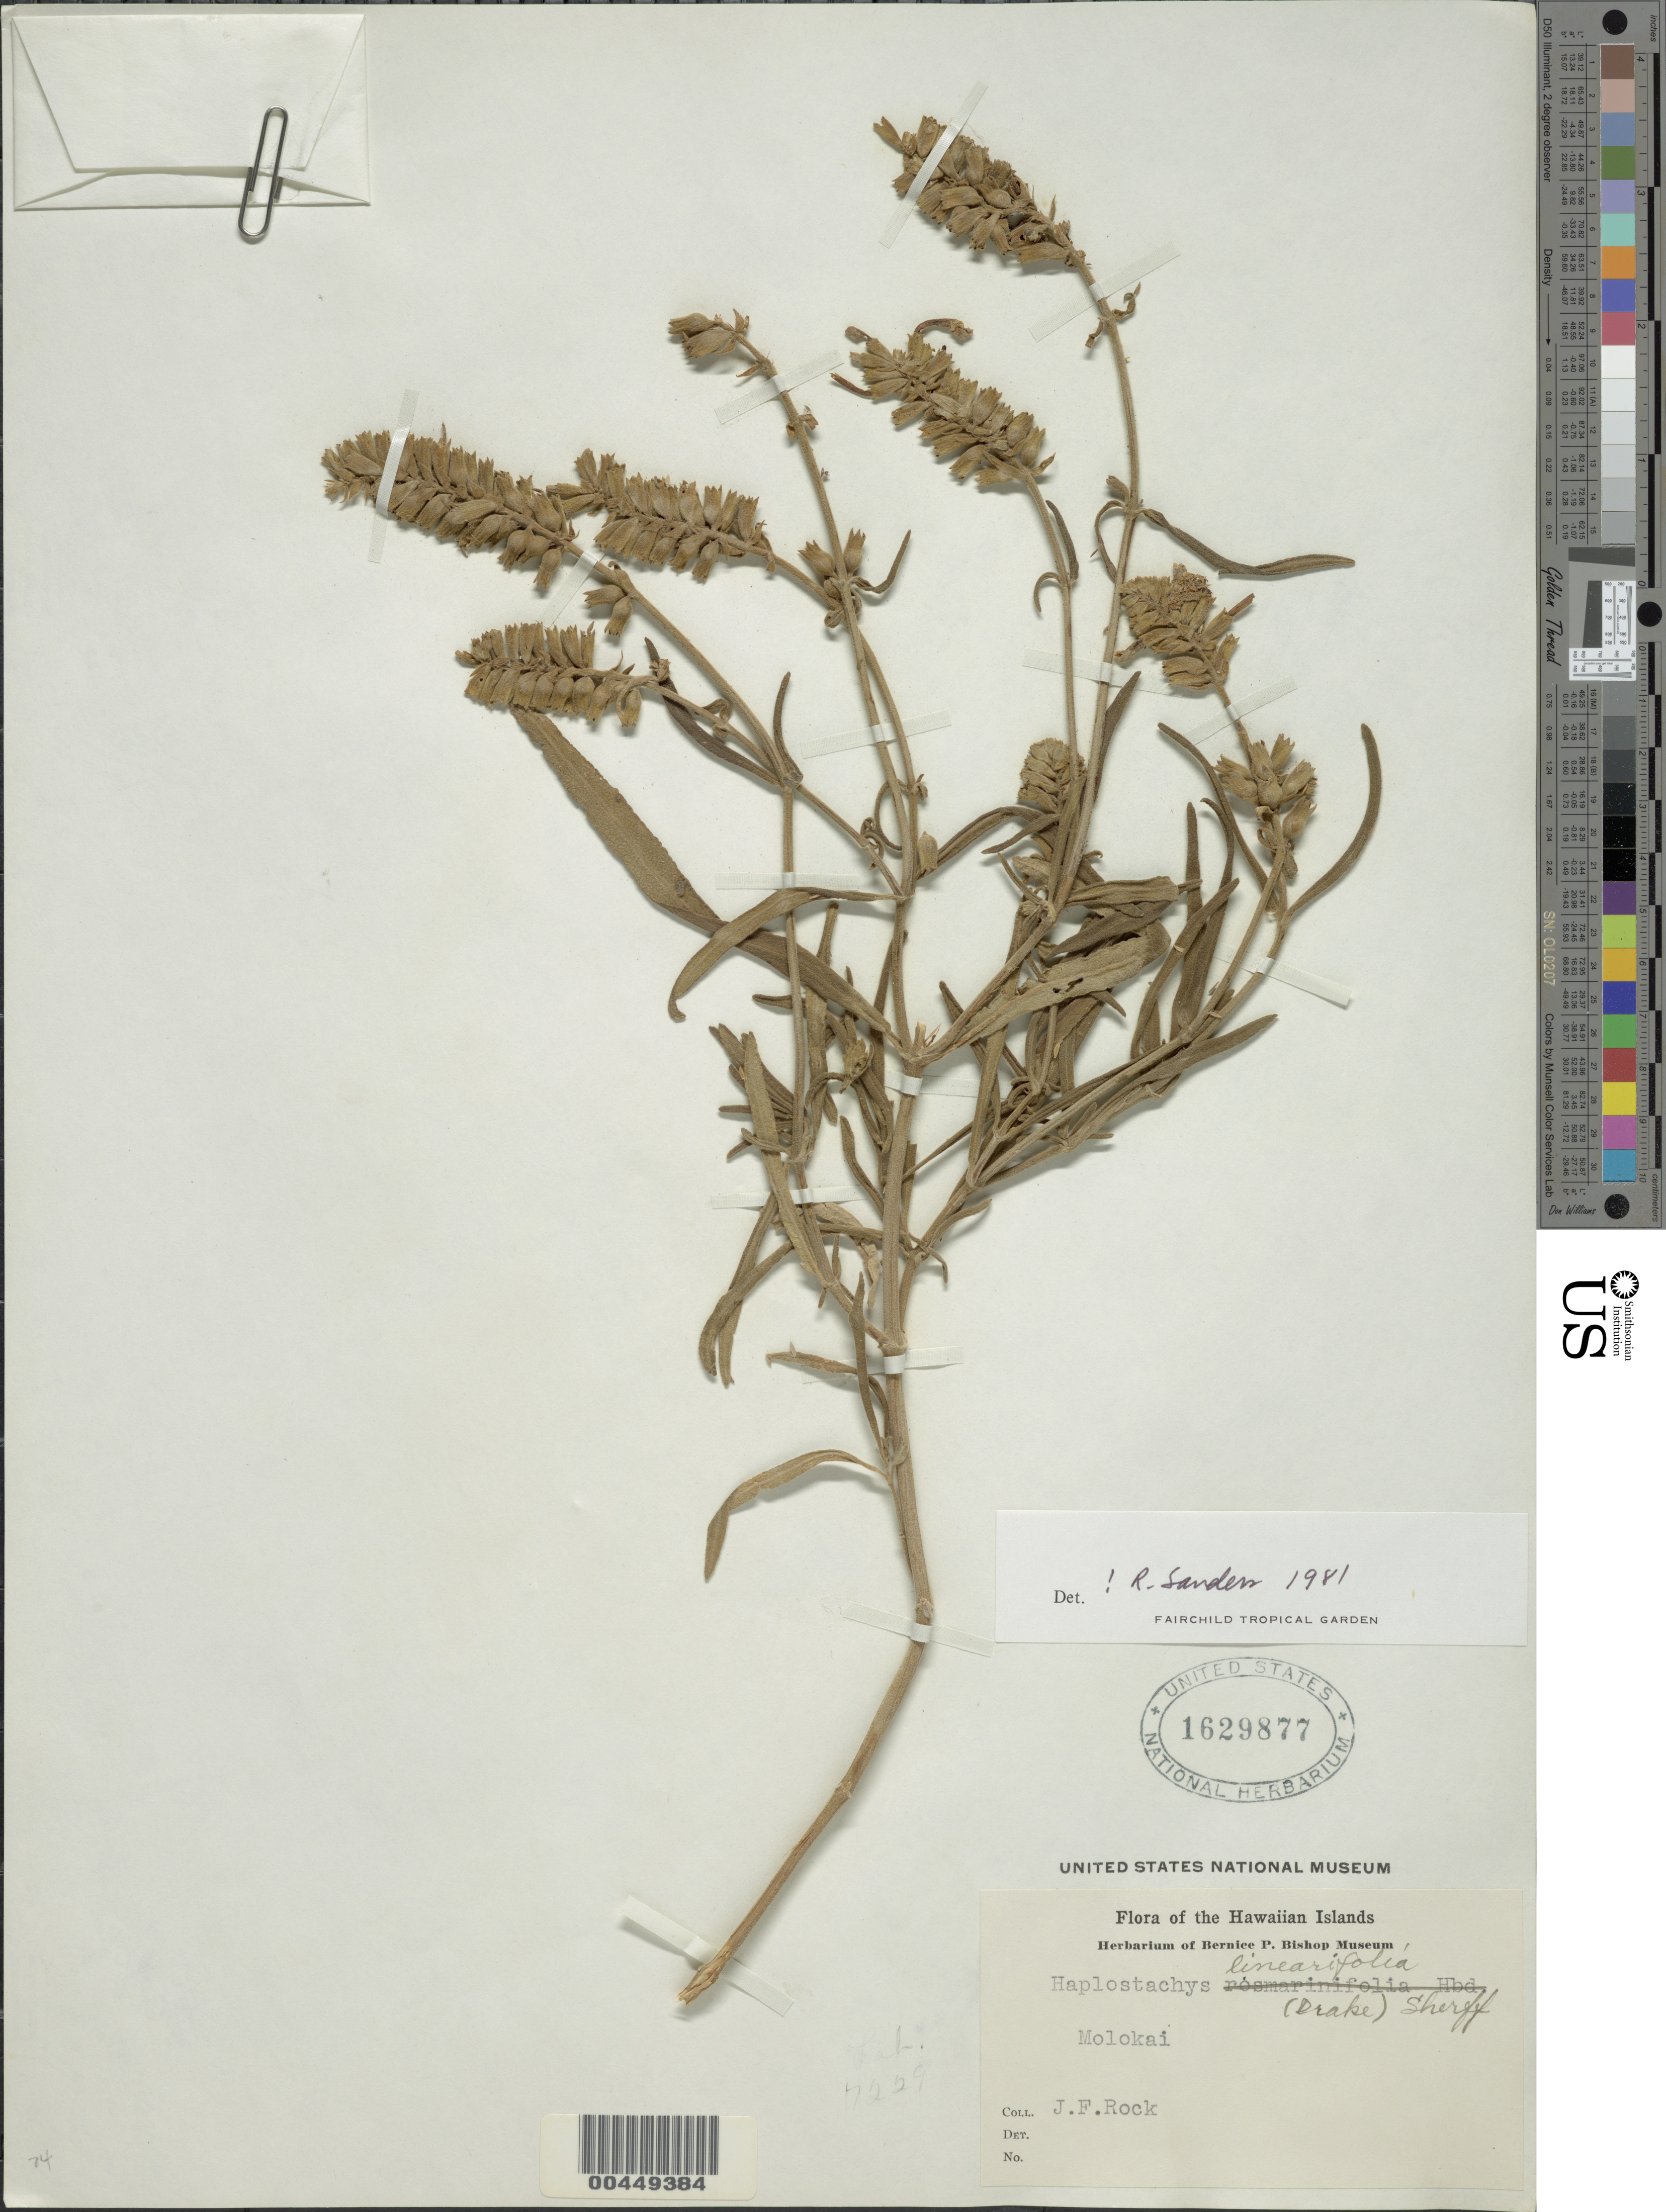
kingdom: Plantae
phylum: Tracheophyta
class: Magnoliopsida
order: Lamiales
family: Lamiaceae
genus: Haplostachys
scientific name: Haplostachys linearifolia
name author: (Drake) Sherff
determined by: Sanders, R.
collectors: J. F. Rock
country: United States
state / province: Hawaii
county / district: Maui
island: Moloka'i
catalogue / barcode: US 1629877